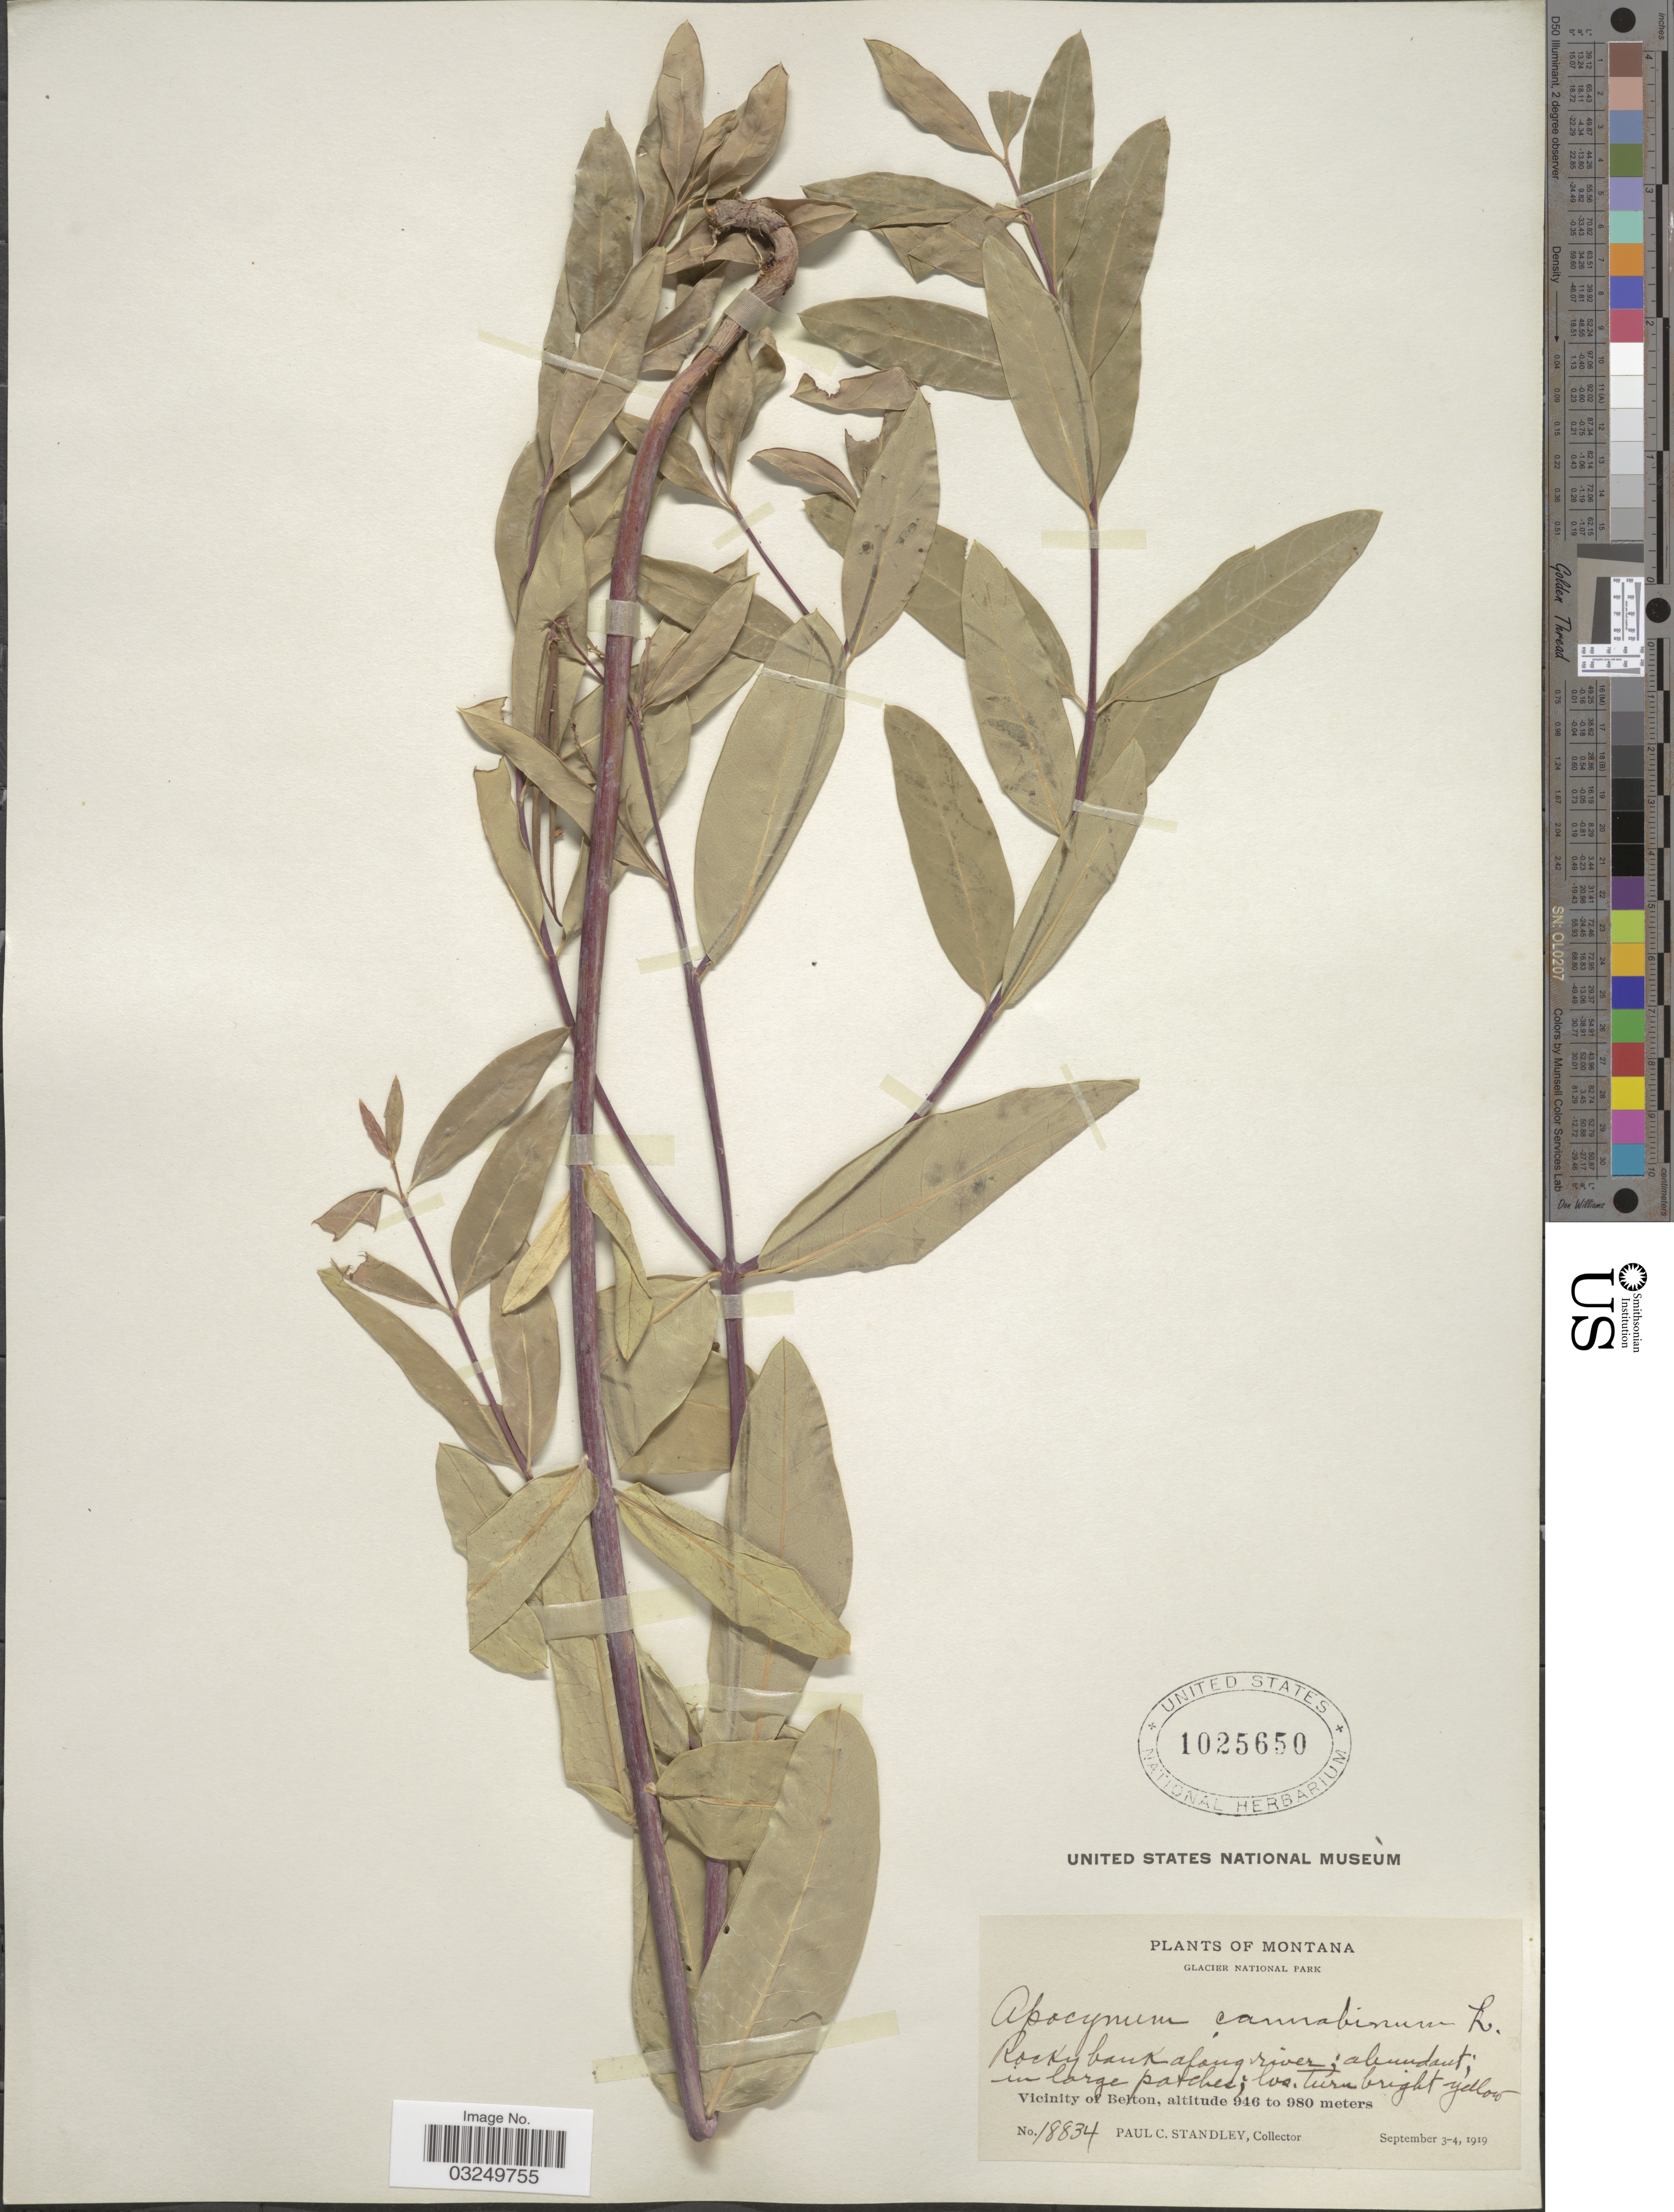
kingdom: Plantae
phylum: Tracheophyta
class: Magnoliopsida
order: Gentianales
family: Apocynaceae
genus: Apocynum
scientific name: Apocynum cannabinum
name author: L.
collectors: P. C. Standley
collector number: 18834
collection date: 1919-09-03/1919-09-04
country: United States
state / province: Montana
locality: Glacier National Park. Vicinity of Belton.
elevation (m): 946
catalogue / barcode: US 1025650